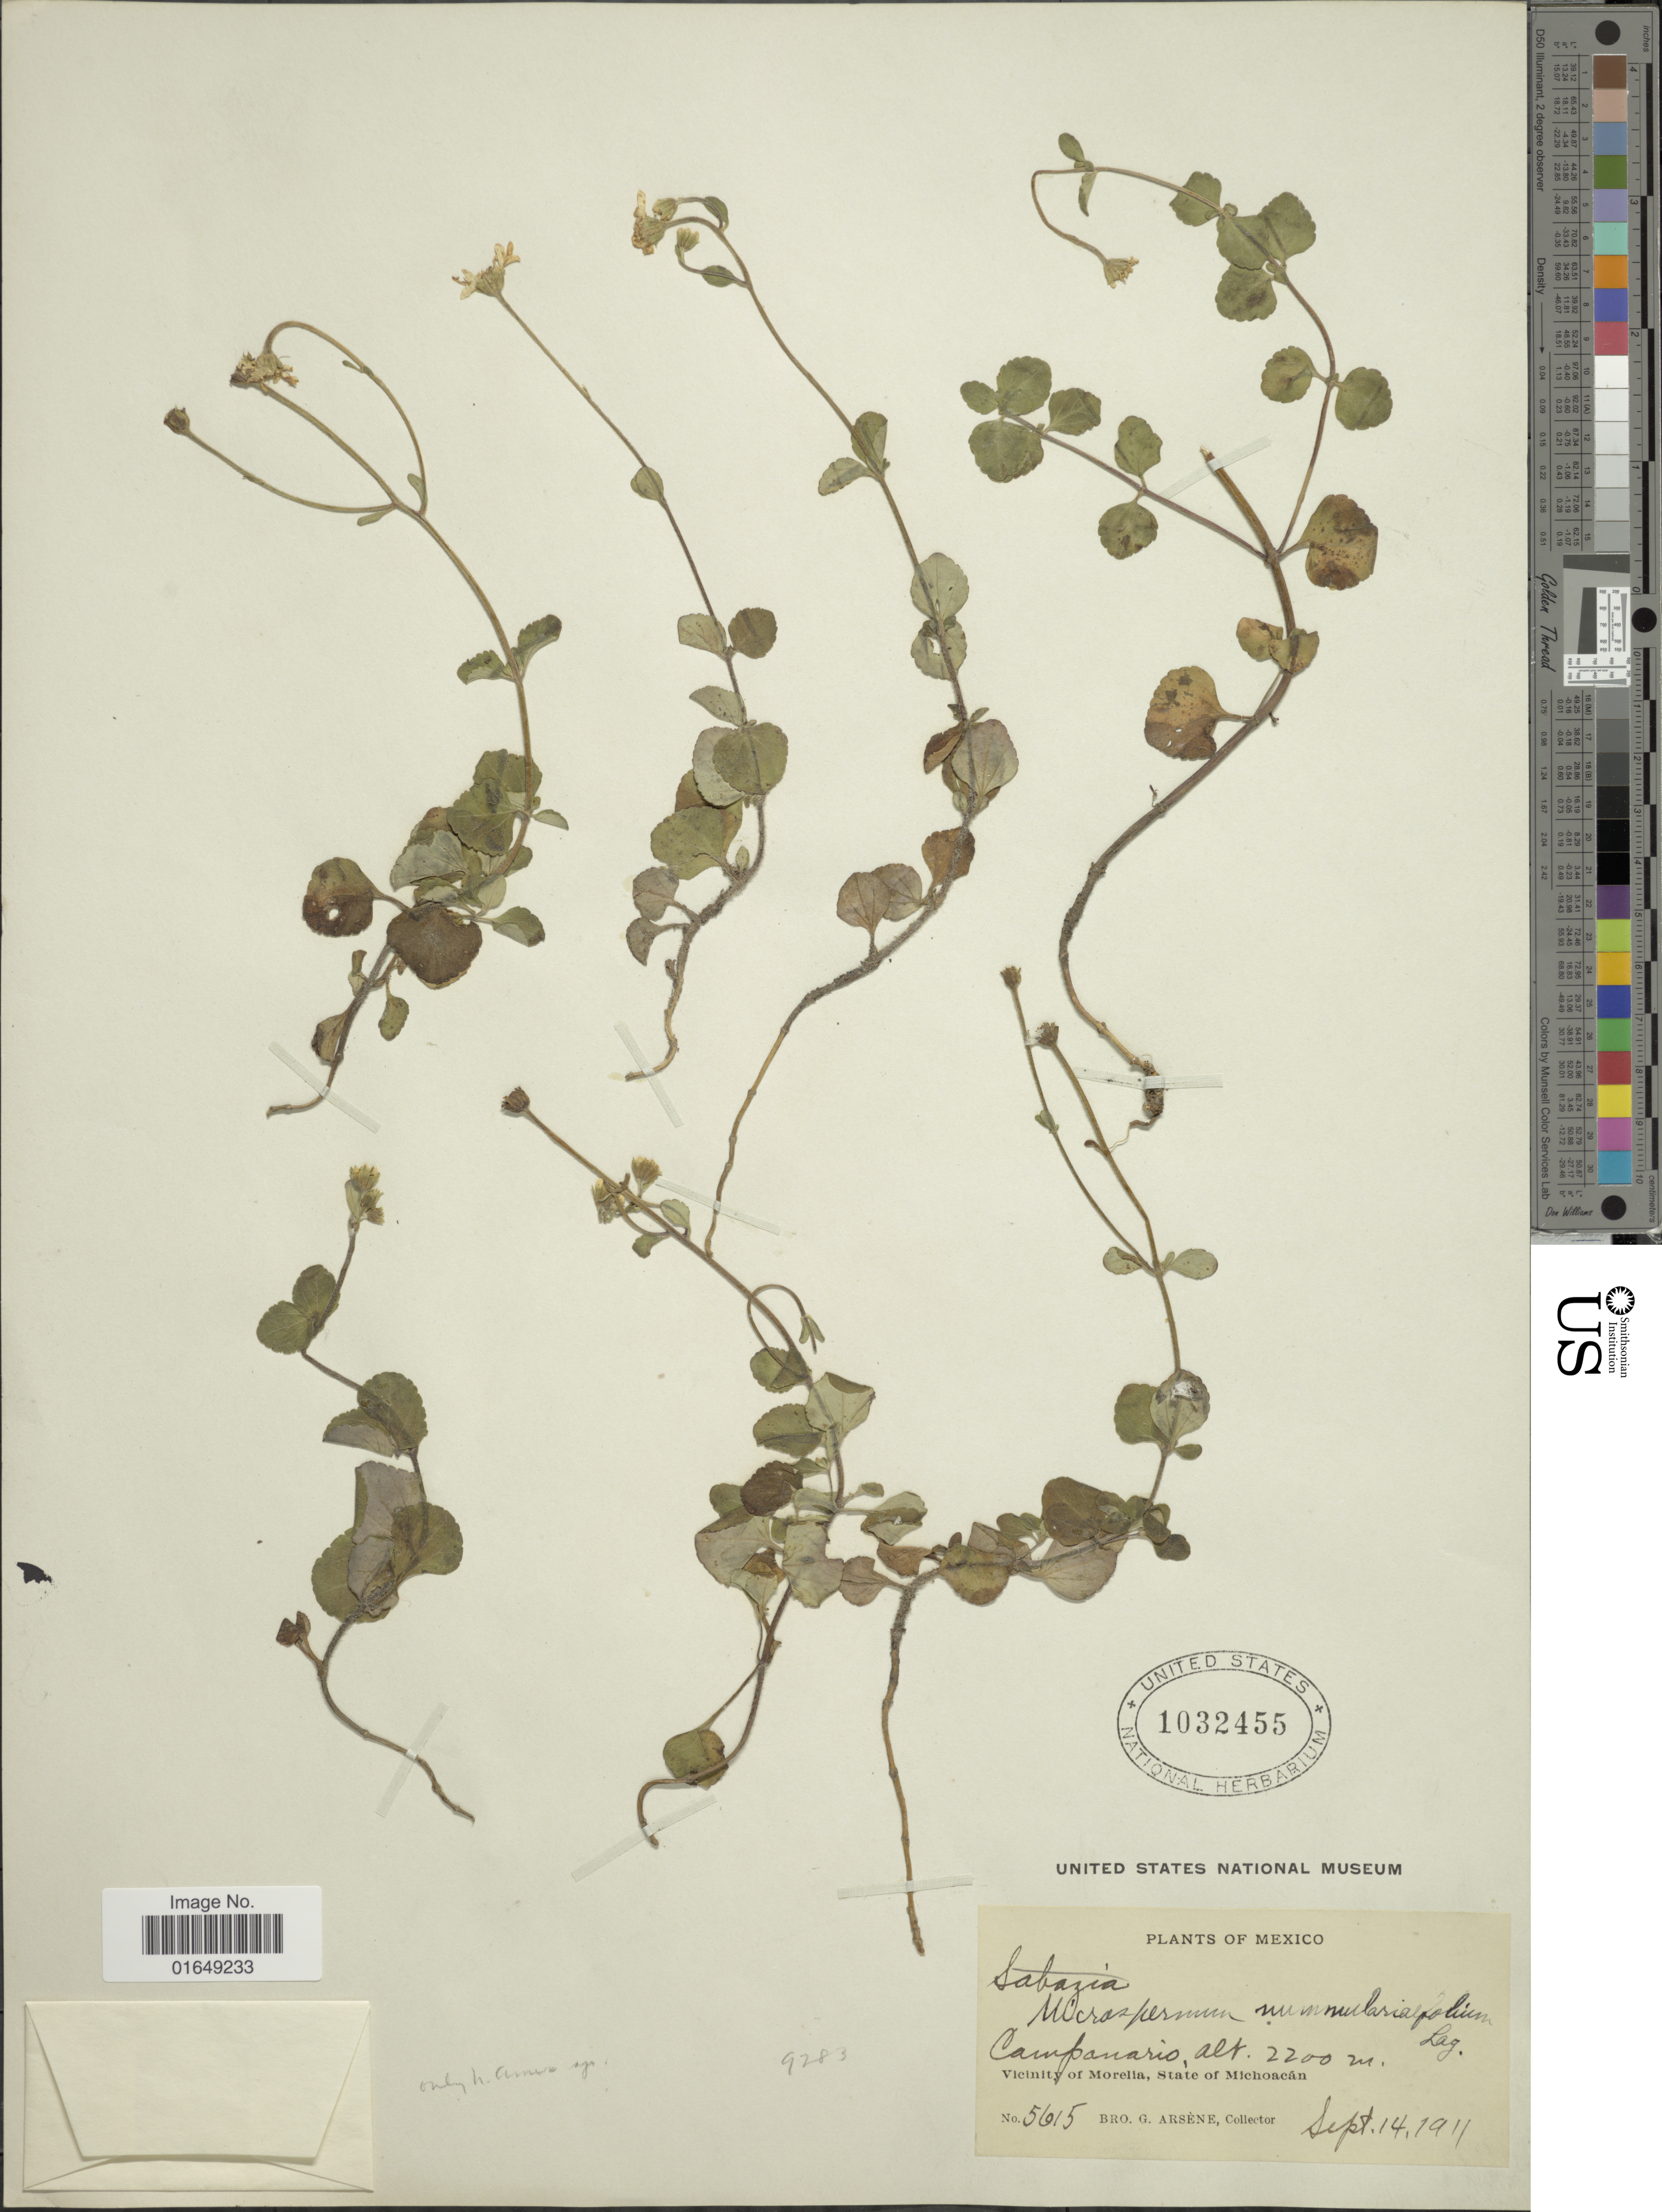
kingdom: Plantae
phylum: Tracheophyta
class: Magnoliopsida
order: Asterales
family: Asteraceae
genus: Microspermum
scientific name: Microspermum numulariaefolium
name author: Lag.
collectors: Bro. G. Arsène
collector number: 5615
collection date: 1911-09-14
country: Mexico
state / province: Michoacán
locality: Campanario, Vicinity of Morelia.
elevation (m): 2200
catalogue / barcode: US 1032455